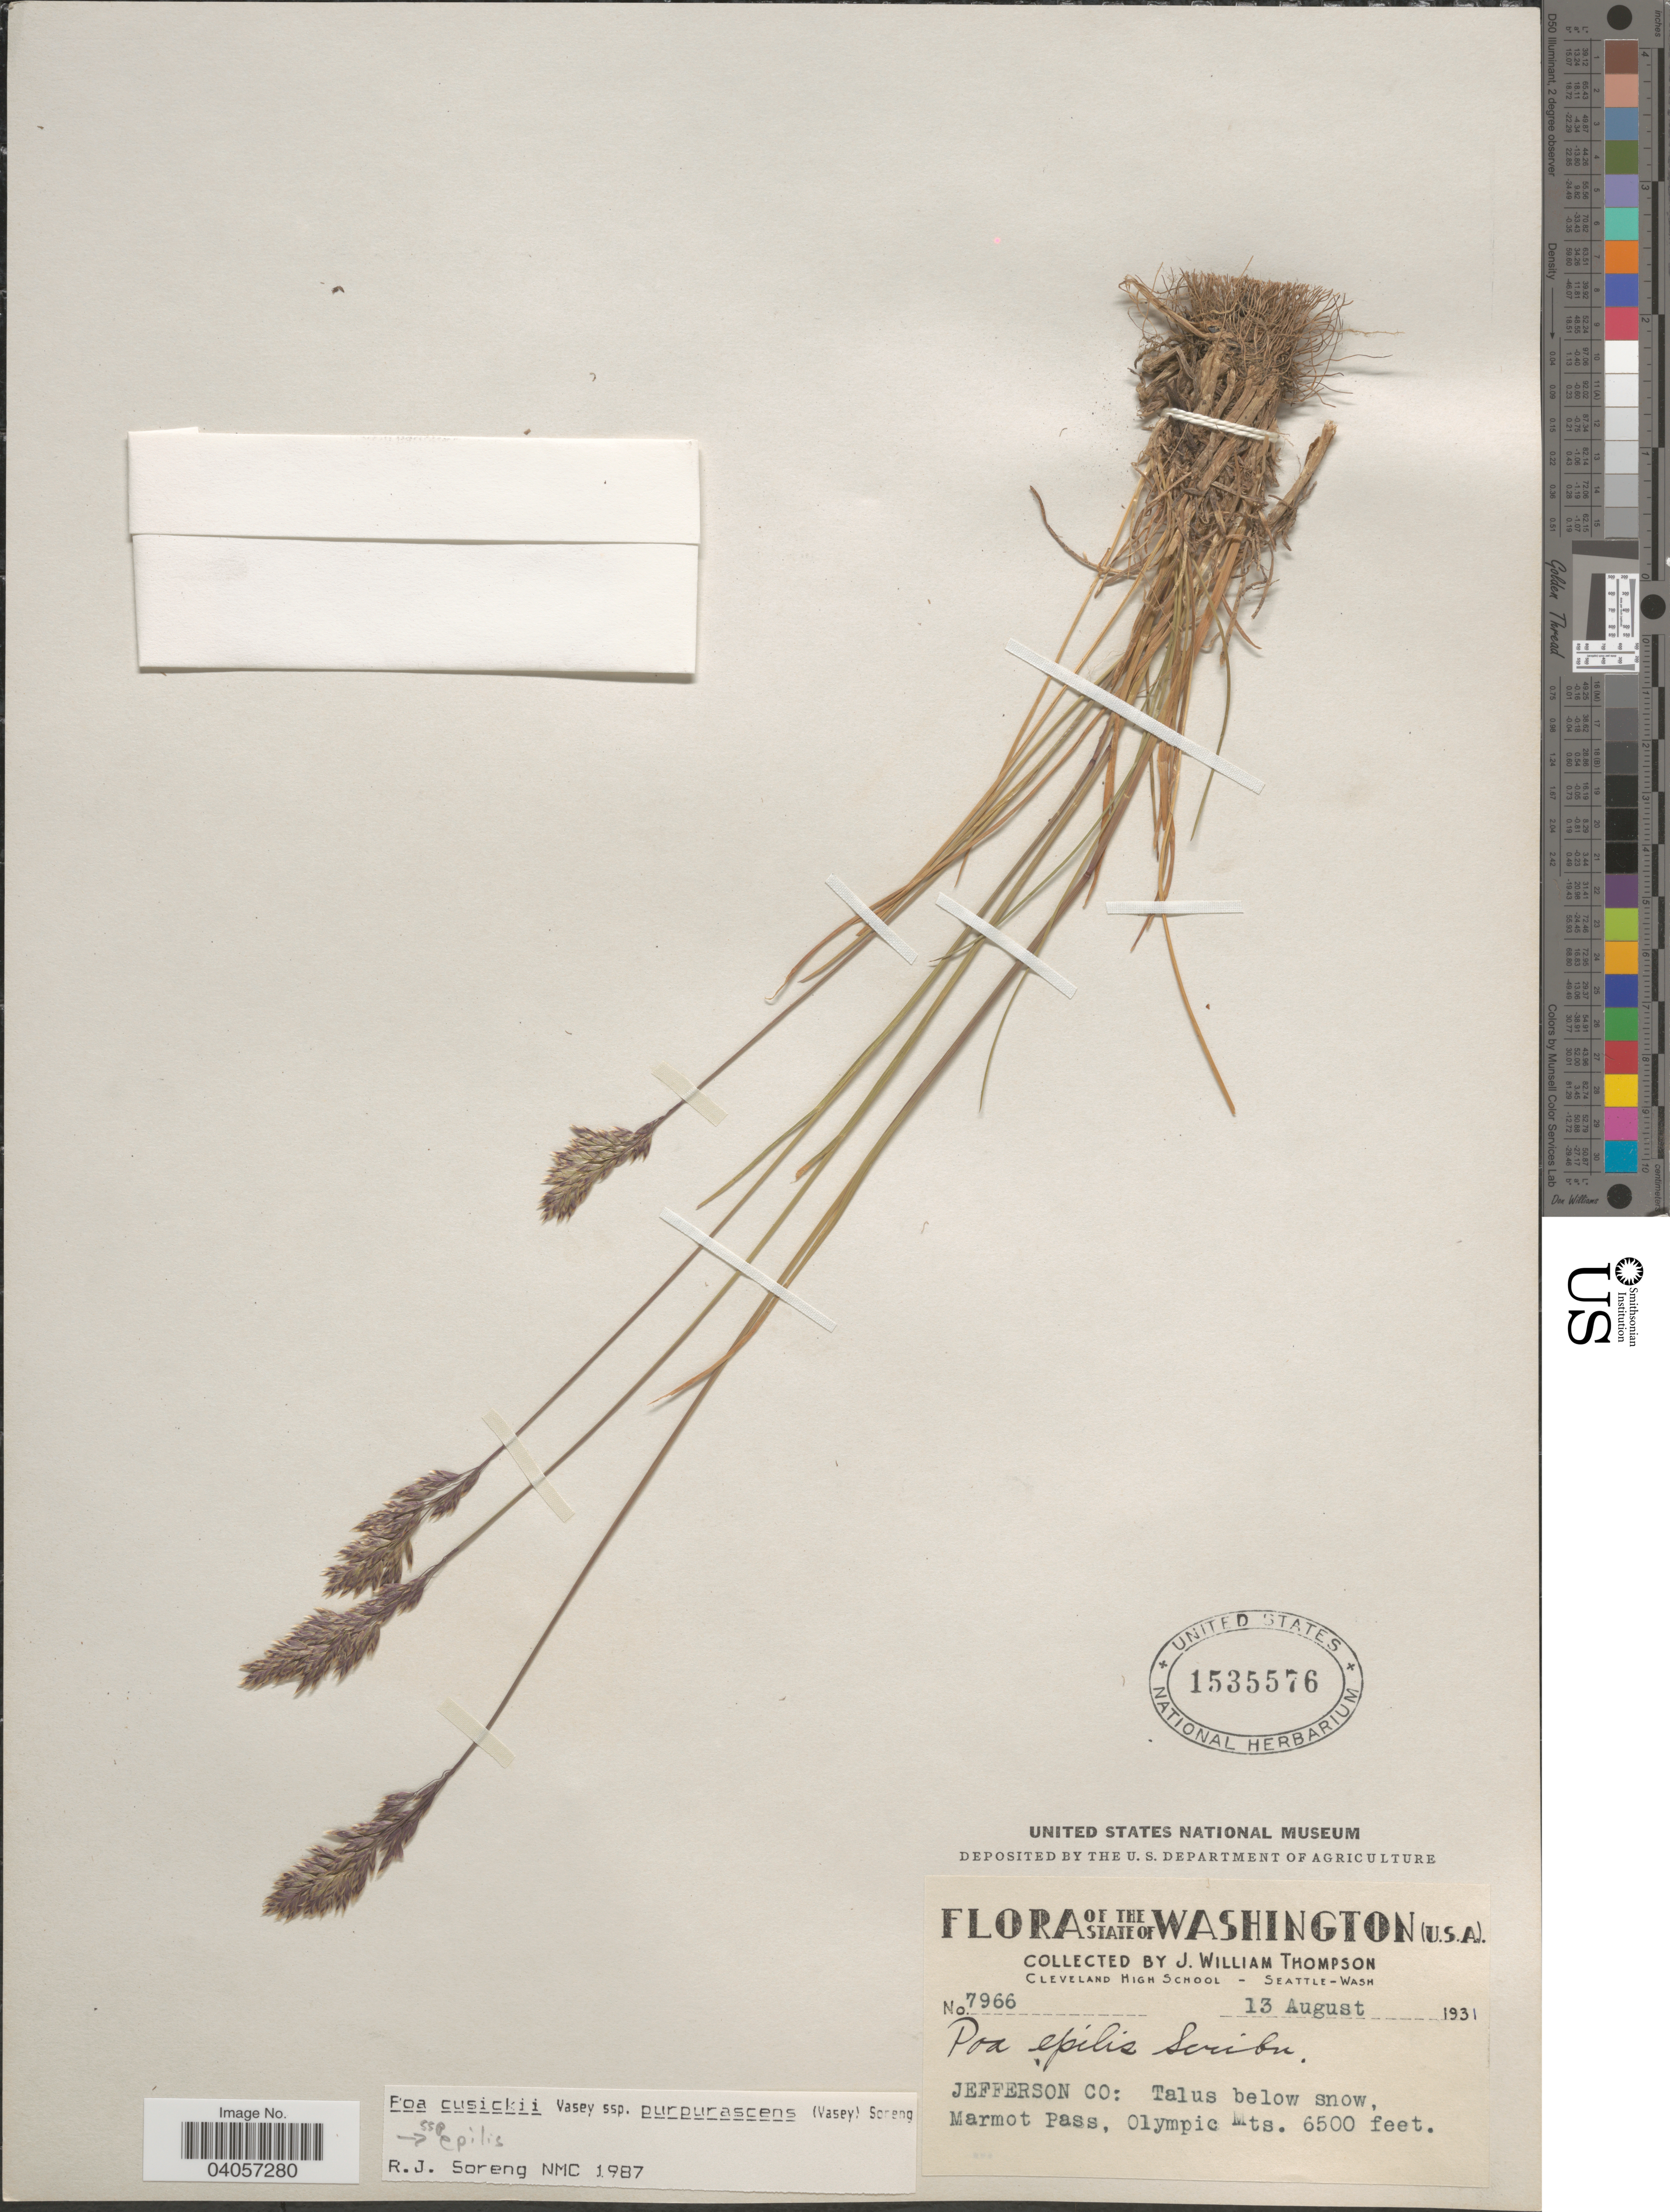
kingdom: Plantae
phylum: Tracheophyta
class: Liliopsida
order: Poales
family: Poaceae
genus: Poa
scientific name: Poa cusickii subsp. purpurascens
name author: (Vasey) Soreng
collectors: J. W. Thompson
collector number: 7966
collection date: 1931-08-13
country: United States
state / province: Washington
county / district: Jefferson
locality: Jefferson Co: Talus below snow, Marmot Pass, Olympic Mts.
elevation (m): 1981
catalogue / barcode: US 1535576